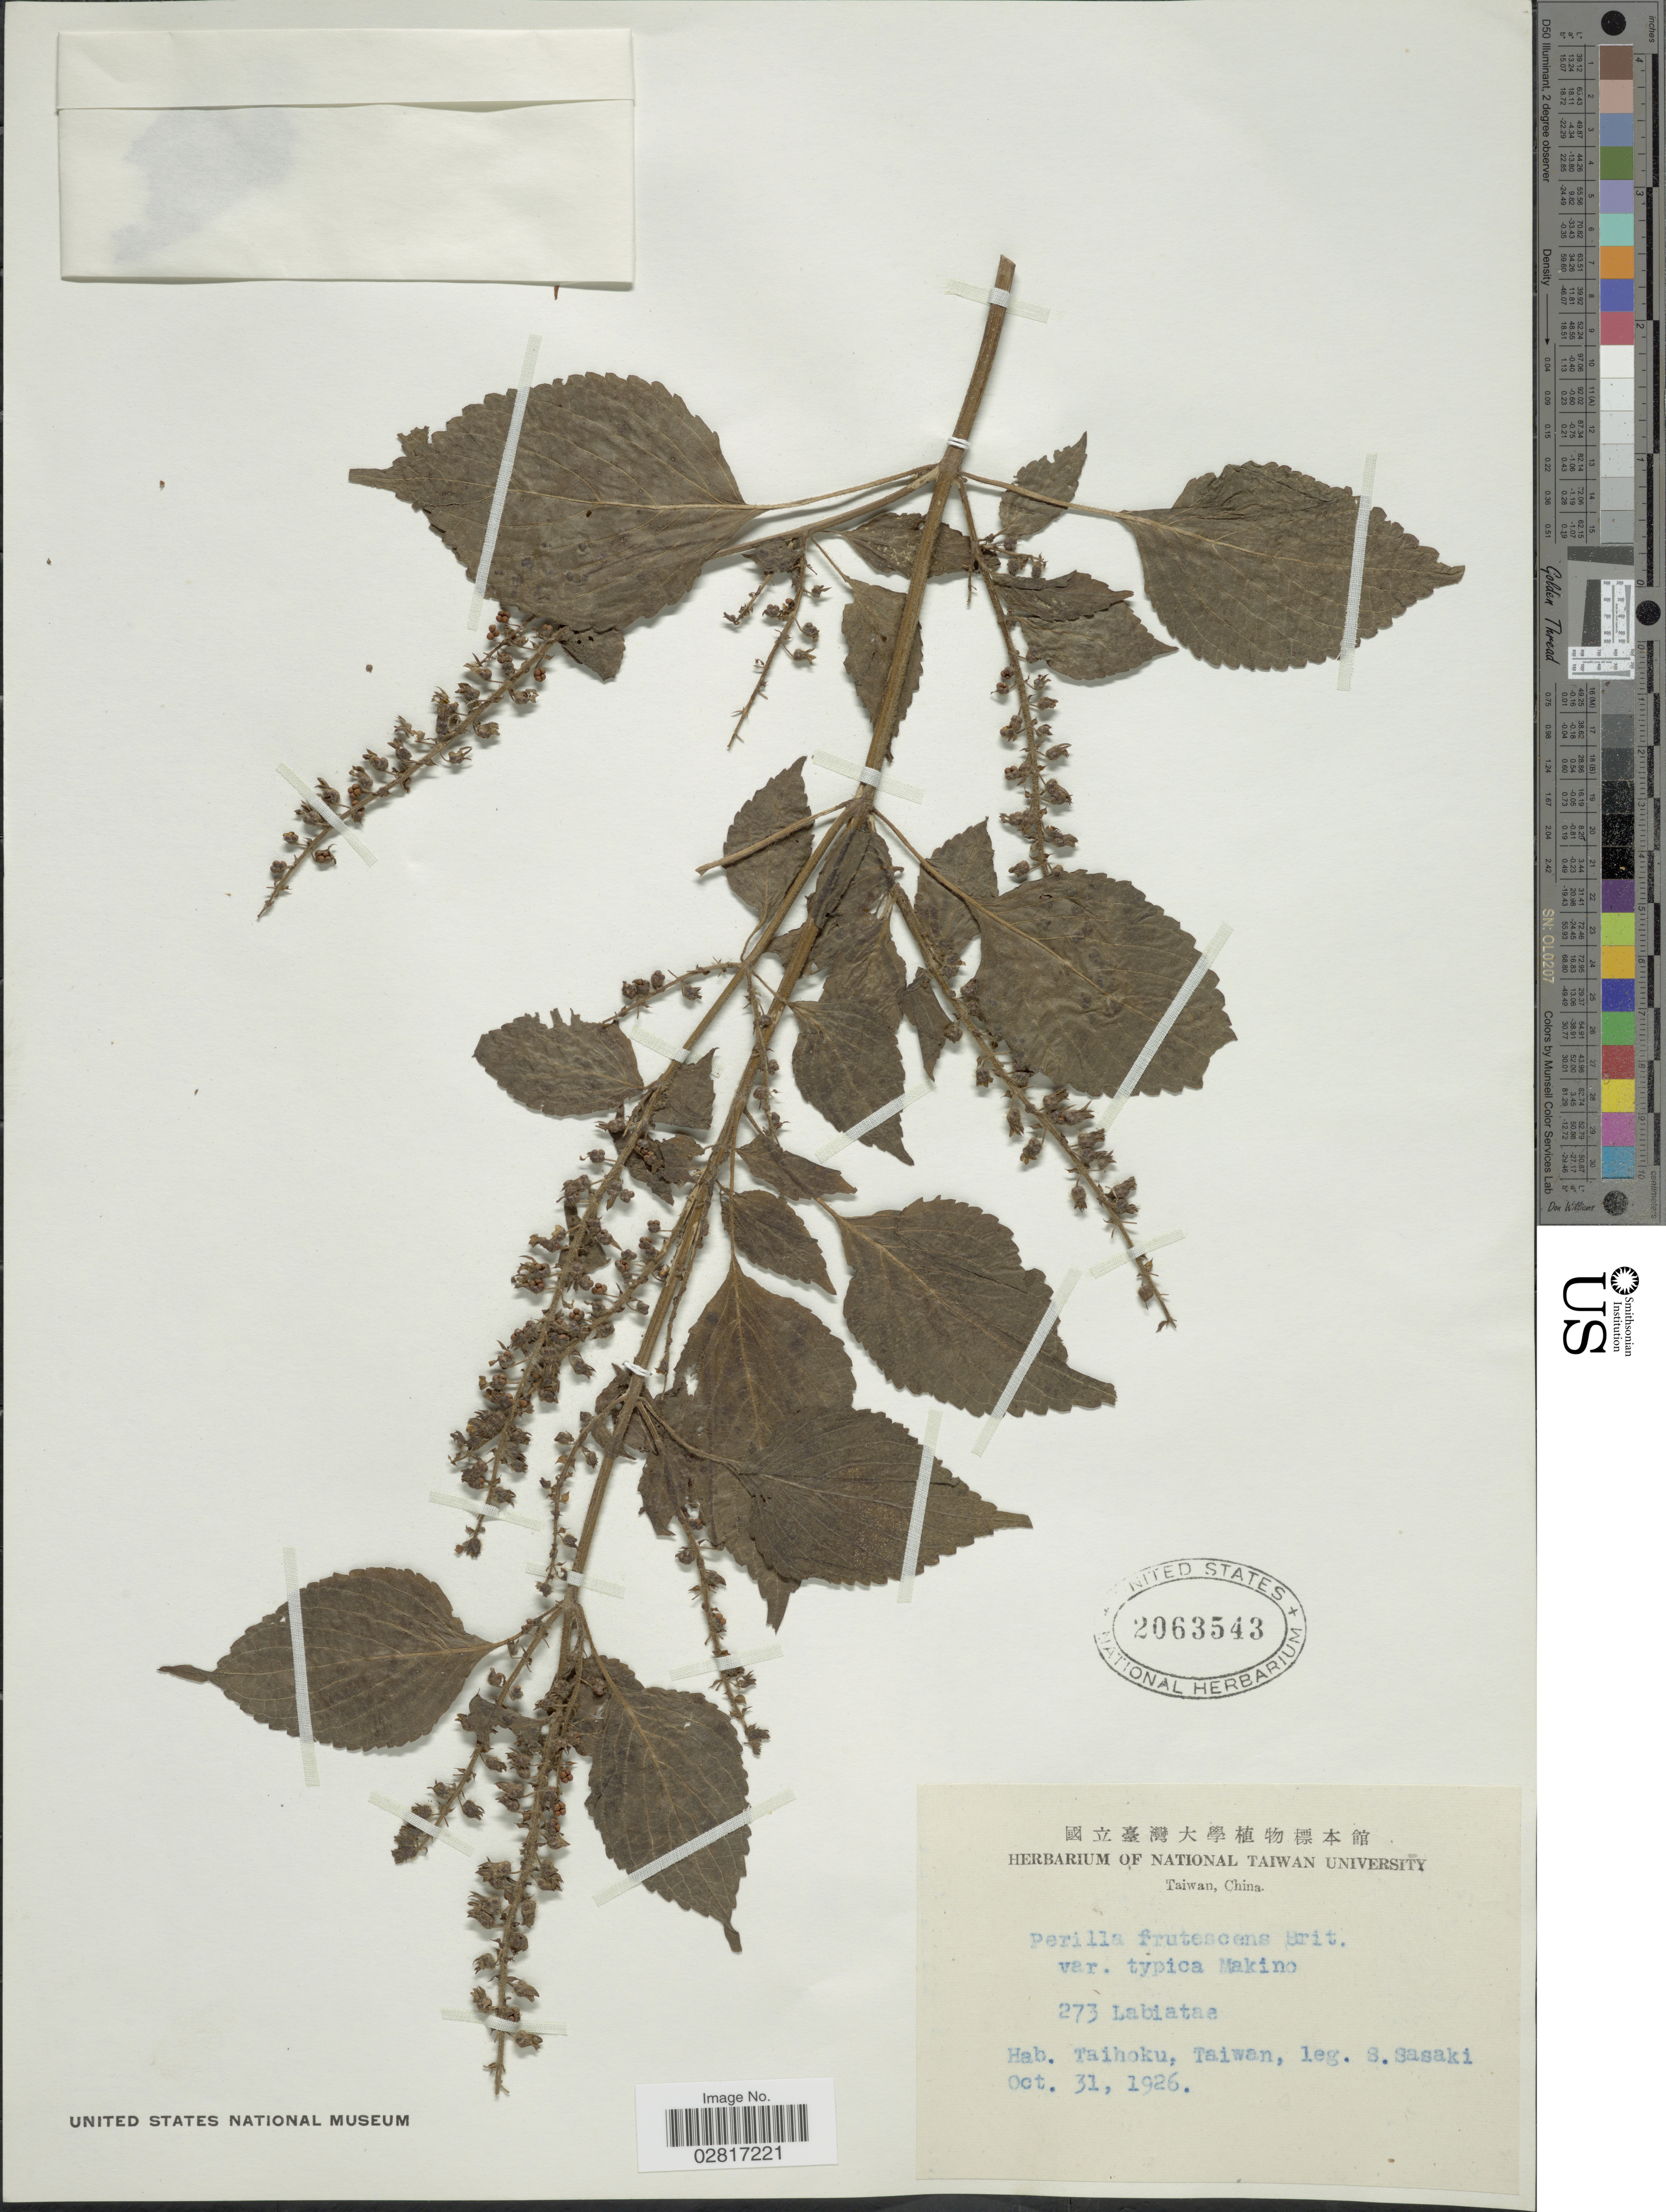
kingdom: Plantae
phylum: Tracheophyta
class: Magnoliopsida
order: Lamiales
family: Lamiaceae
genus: Perilla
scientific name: Perilla frutescens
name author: (L.) Britton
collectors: S. Sasaki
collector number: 273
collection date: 1926-10-31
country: Taiwan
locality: Taihoku.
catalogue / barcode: US 2063543